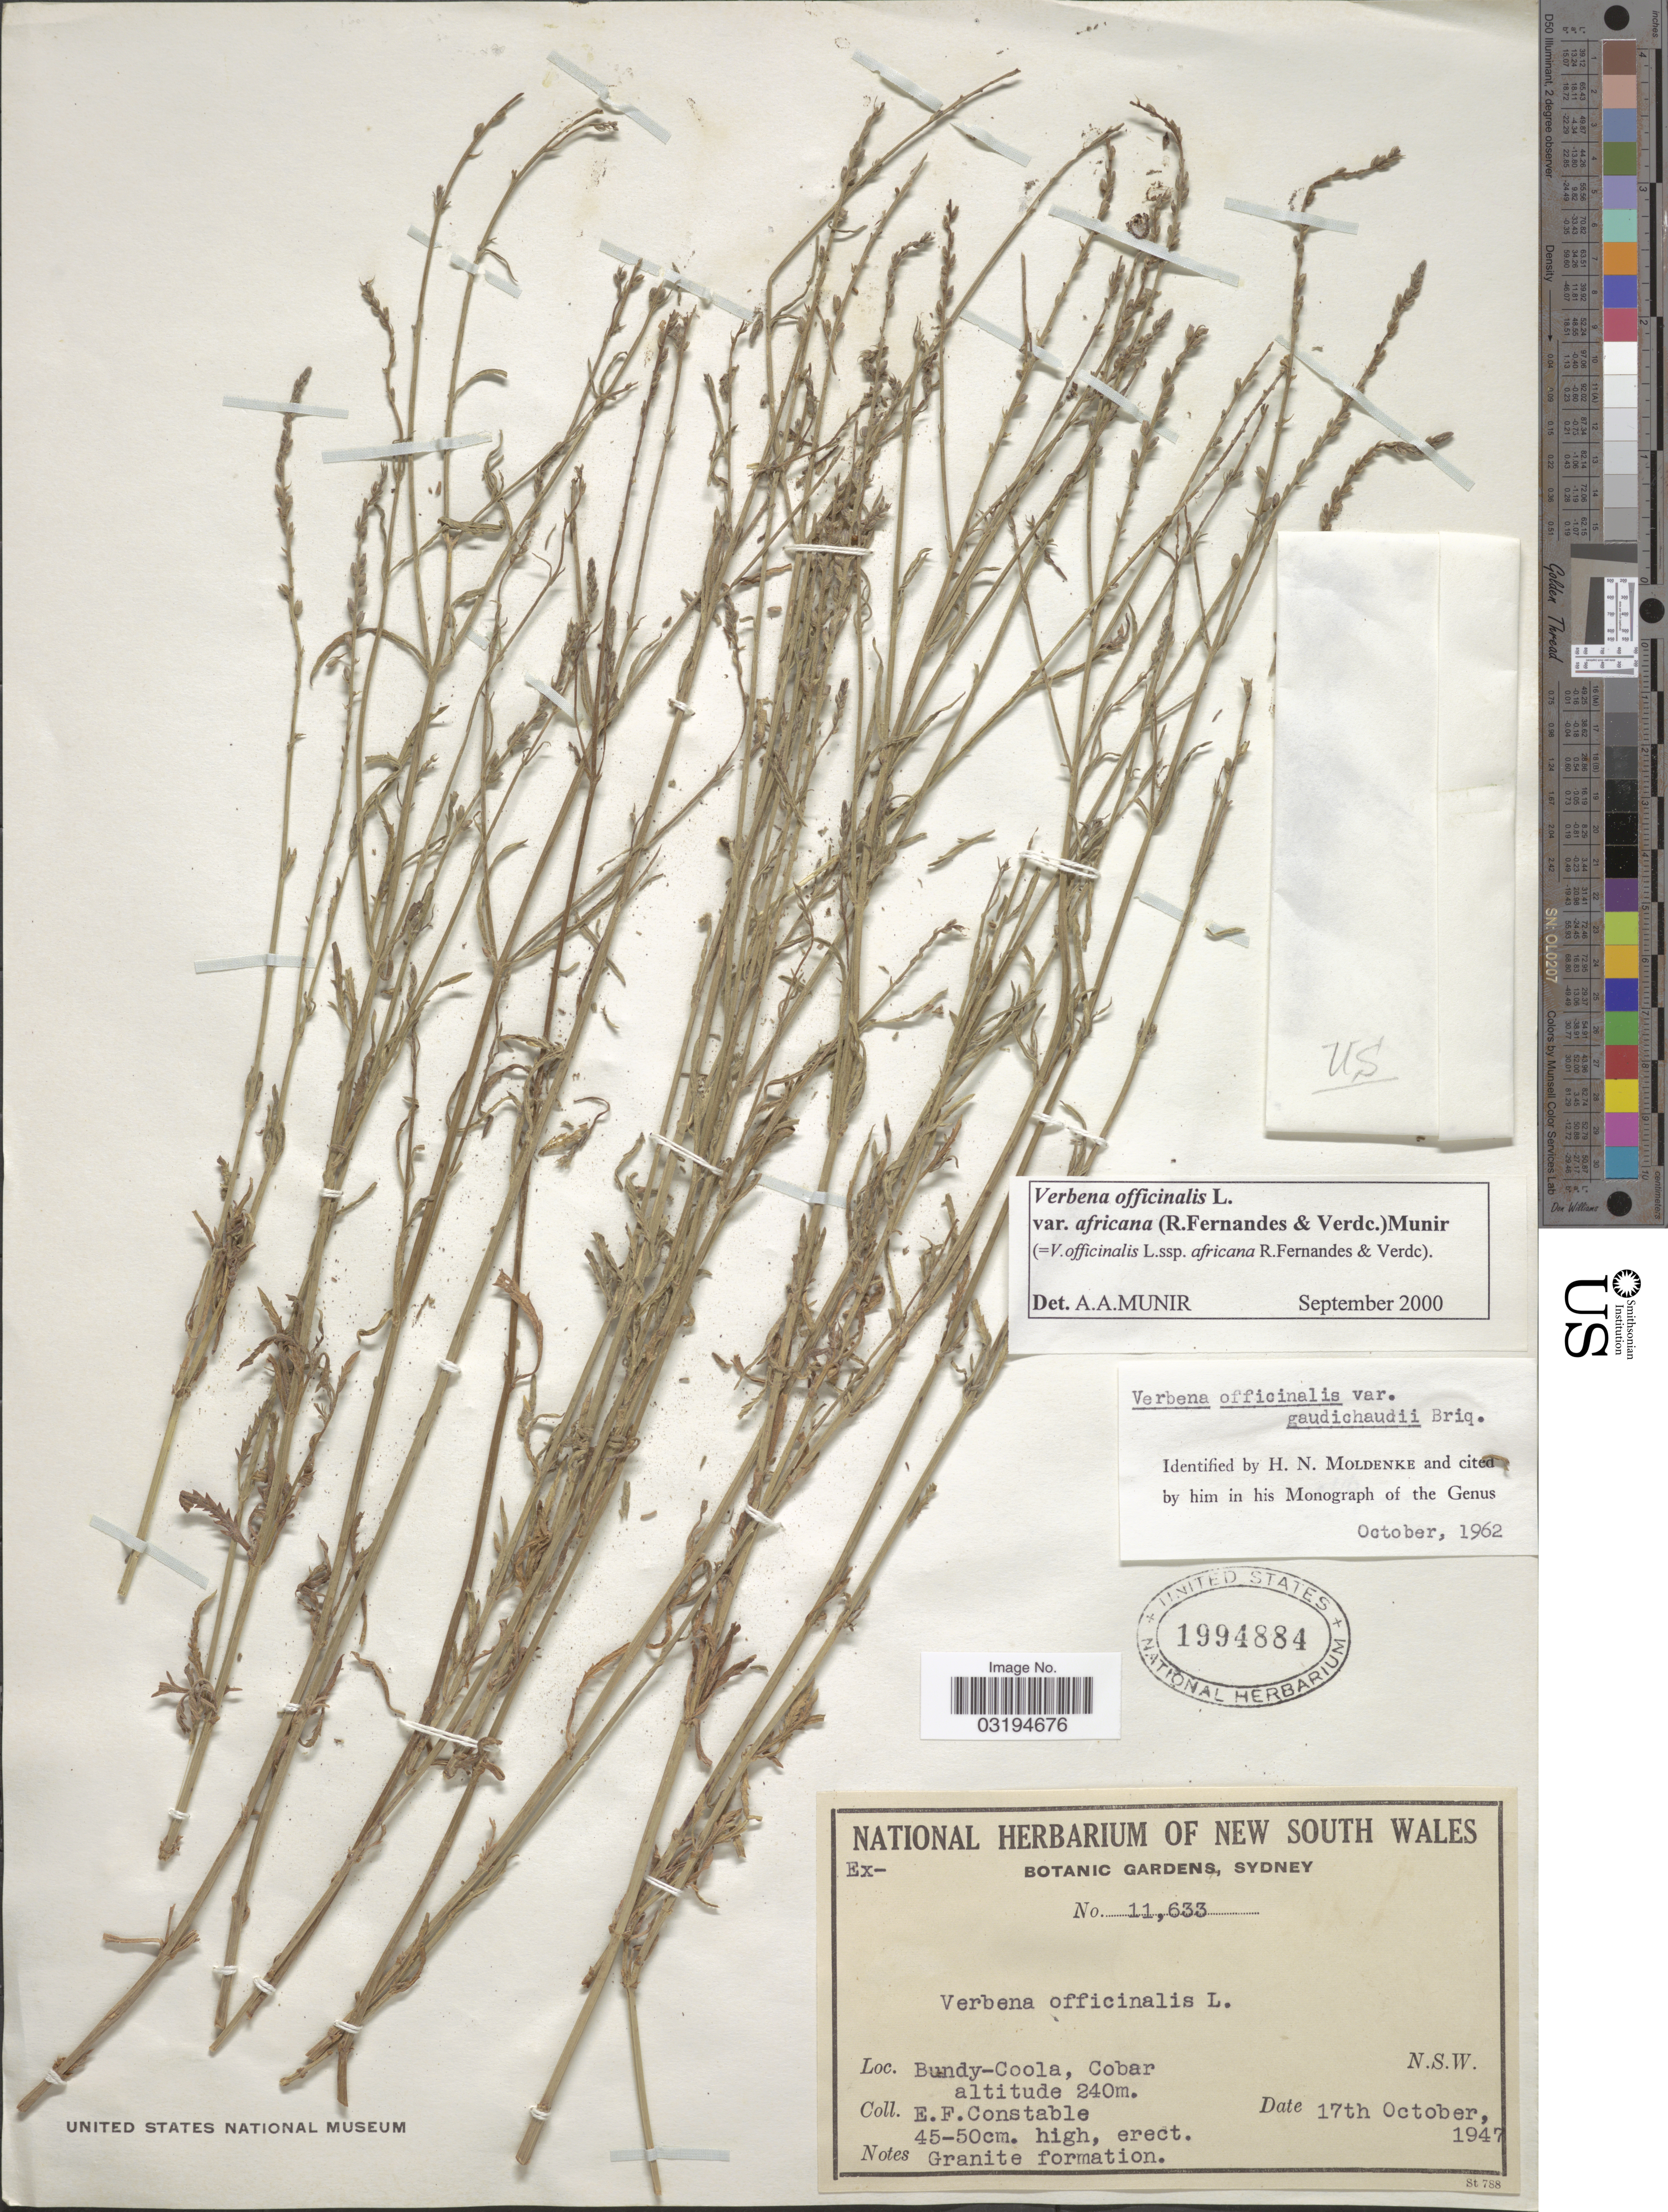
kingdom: Plantae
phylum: Tracheophyta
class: Magnoliopsida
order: Lamiales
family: Verbenaceae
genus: Verbena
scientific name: Verbena officinalis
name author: L.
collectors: E. F. Constable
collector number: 11633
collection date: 1947-10-17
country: Australia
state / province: New South Wales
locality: Bundy-Coola, Cobar.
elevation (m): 240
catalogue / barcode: US 1994884